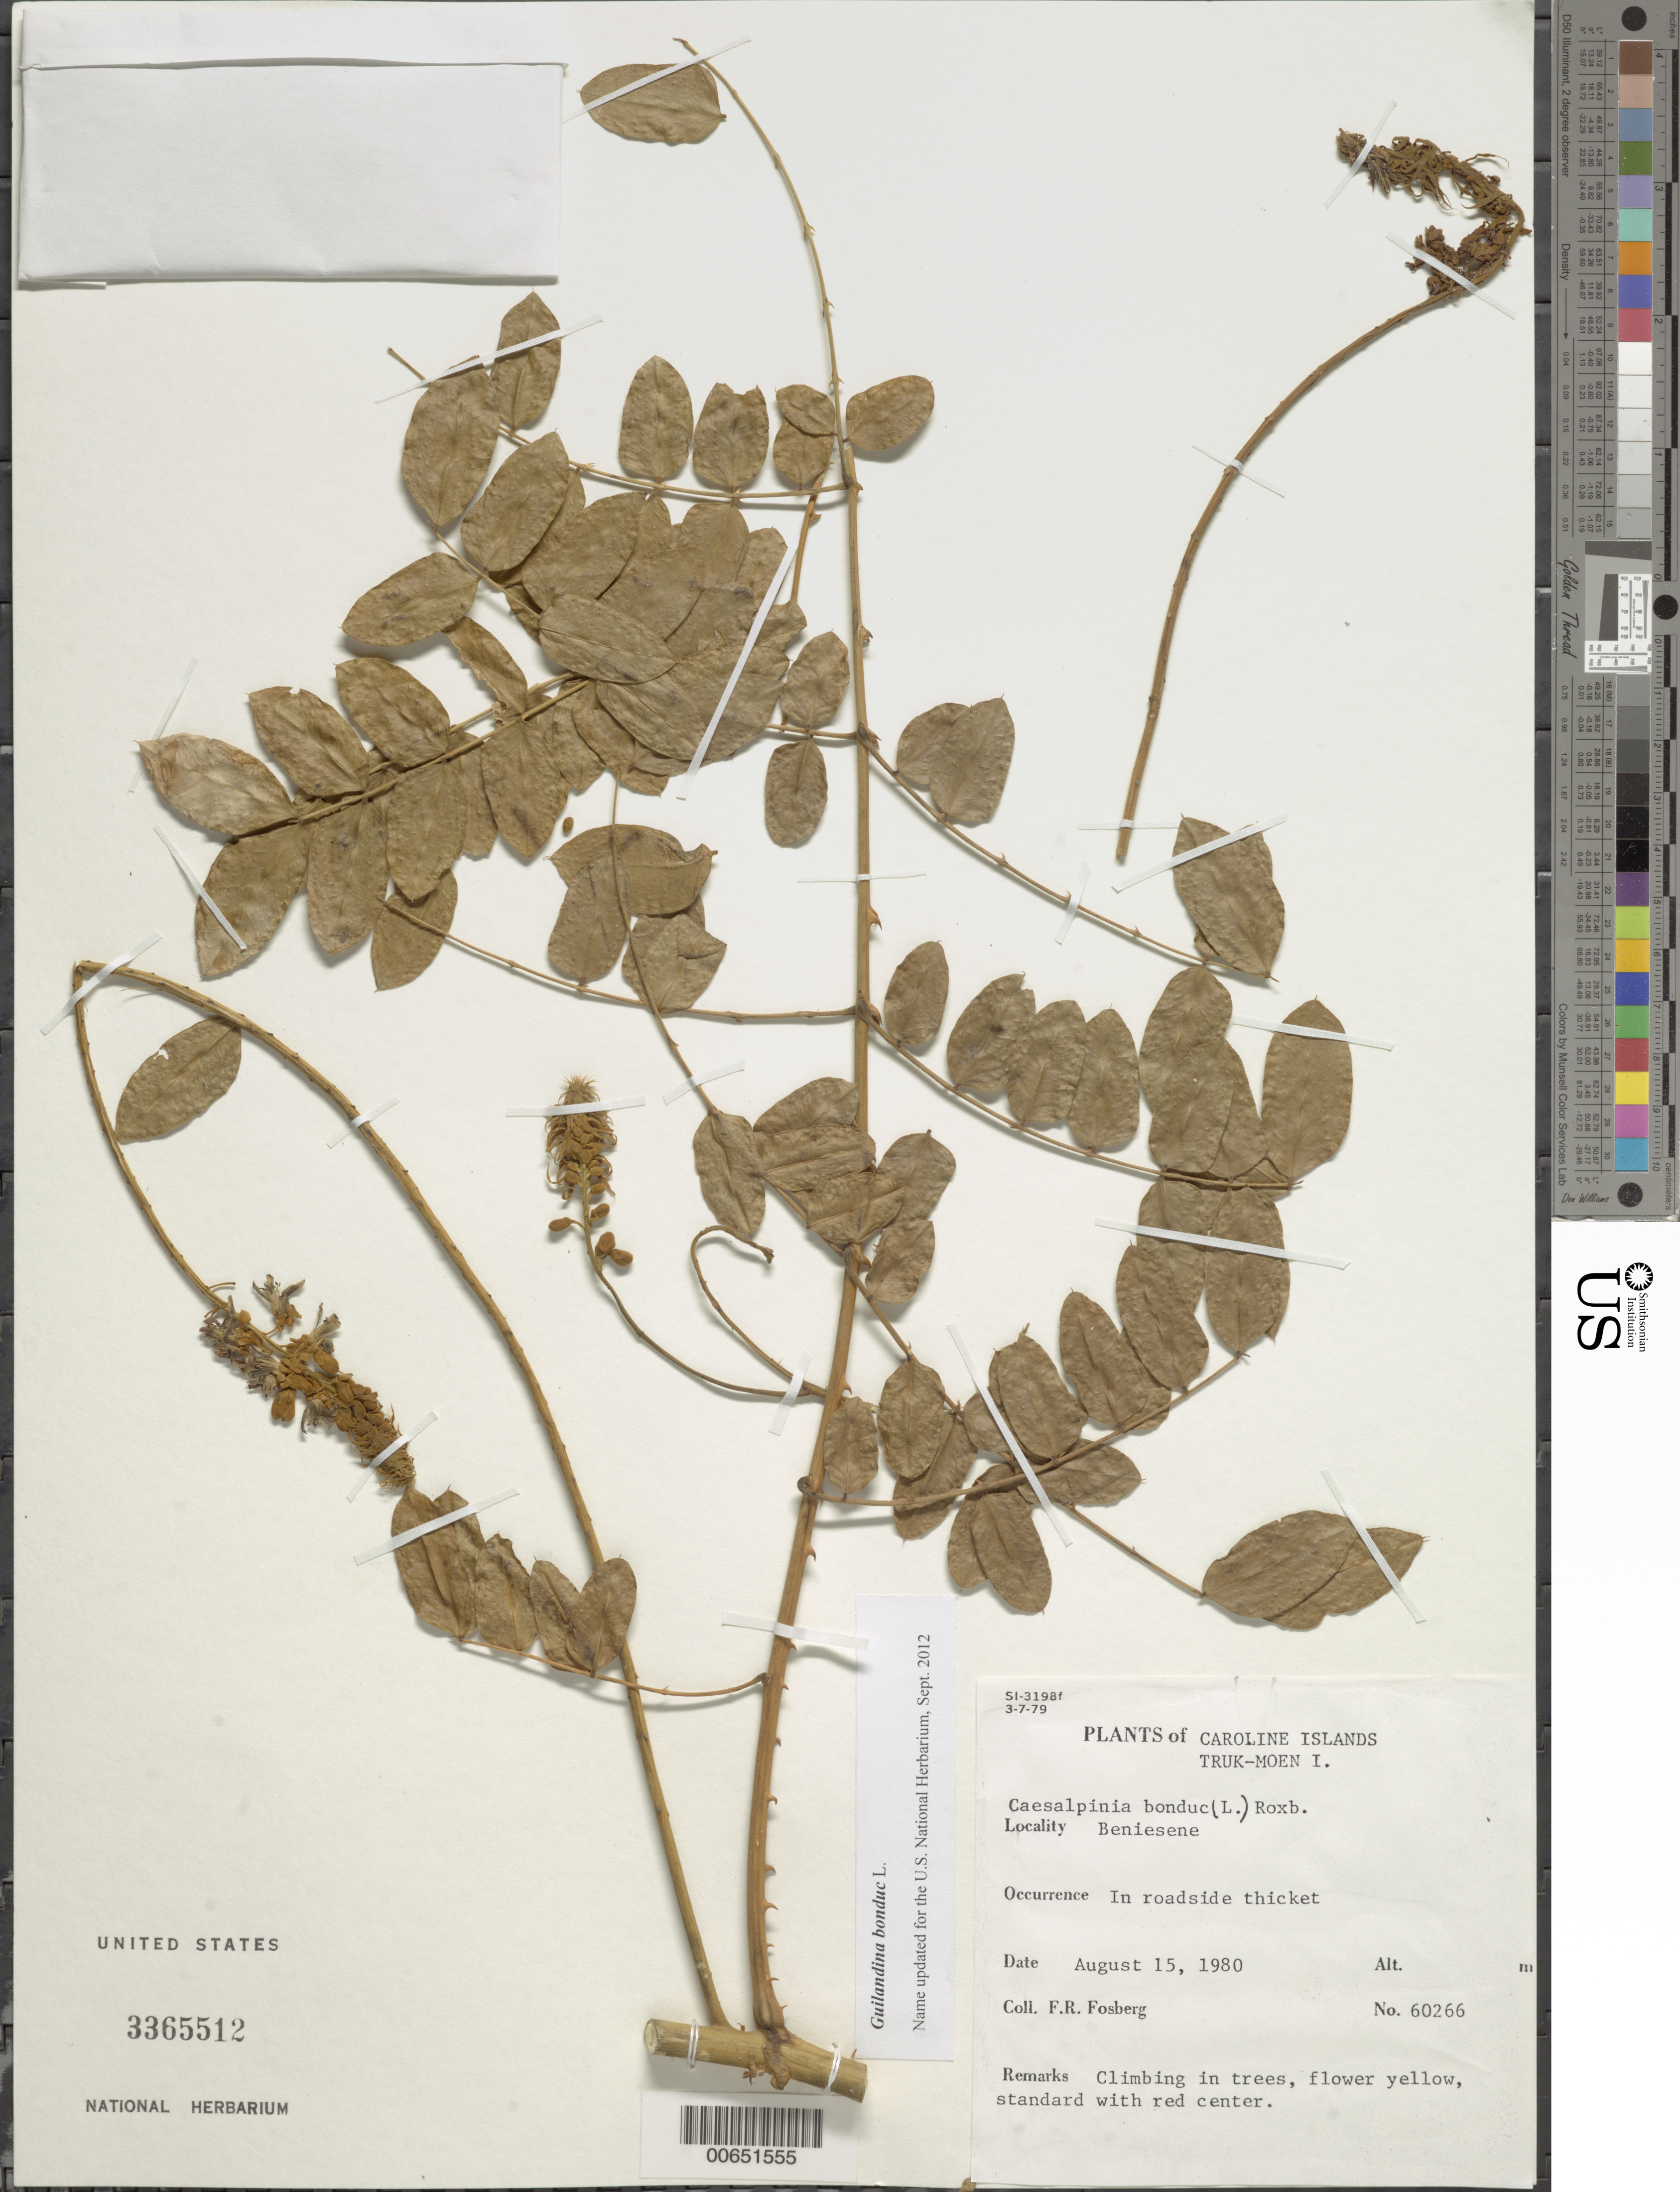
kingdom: Plantae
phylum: Tracheophyta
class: Magnoliopsida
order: Fabales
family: Fabaceae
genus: Guilandina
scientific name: Guilandina bonduc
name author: L.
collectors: F. R. Fosberg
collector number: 60266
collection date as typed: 15 Aug 1980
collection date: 1980-08-15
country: Micronesia, Federated States of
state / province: Truk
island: Truk (Chuuk) Is.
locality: Beniesene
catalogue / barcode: US 3365512